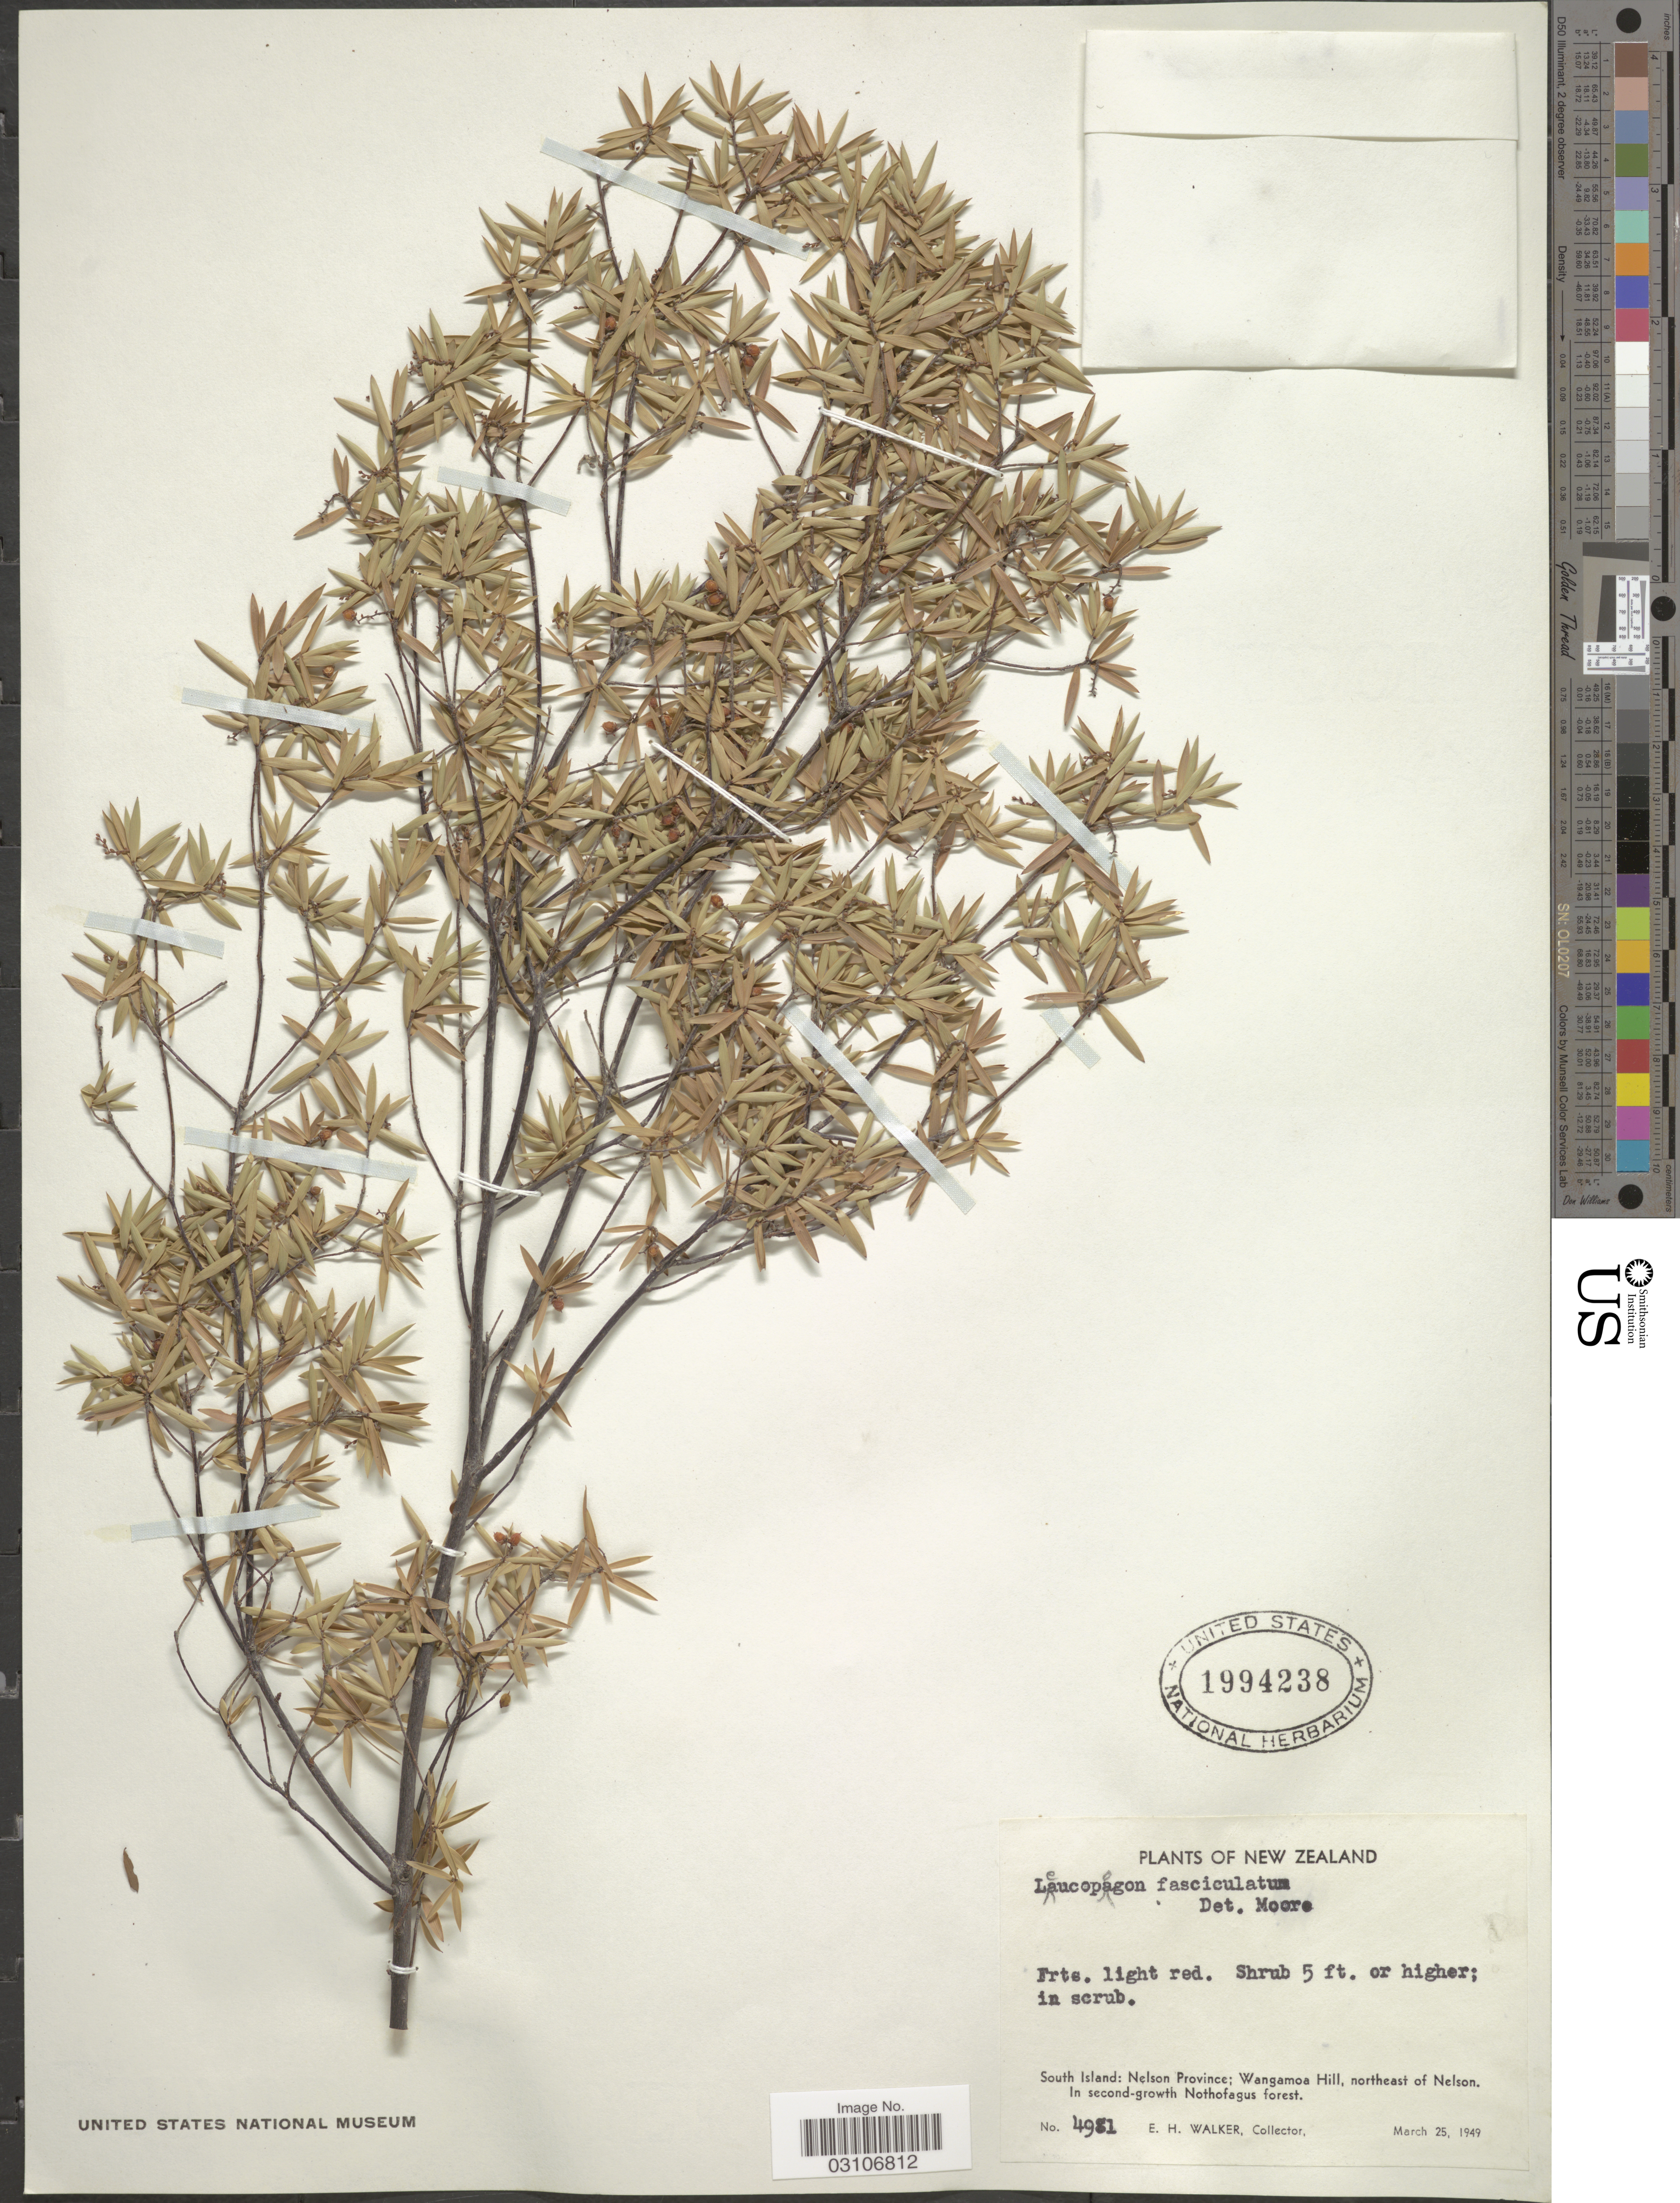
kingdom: Plantae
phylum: Tracheophyta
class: Magnoliopsida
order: Ericales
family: Ericaceae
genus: Leucopogon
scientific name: Leucopogon fasciculatus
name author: (G. Forst.) A. Rich.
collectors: E. H. Walker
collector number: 4981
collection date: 1949-03-25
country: New Zealand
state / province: Nelson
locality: South Island: Wangamoa Hill, northeast of Nelson.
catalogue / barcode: US 1994238